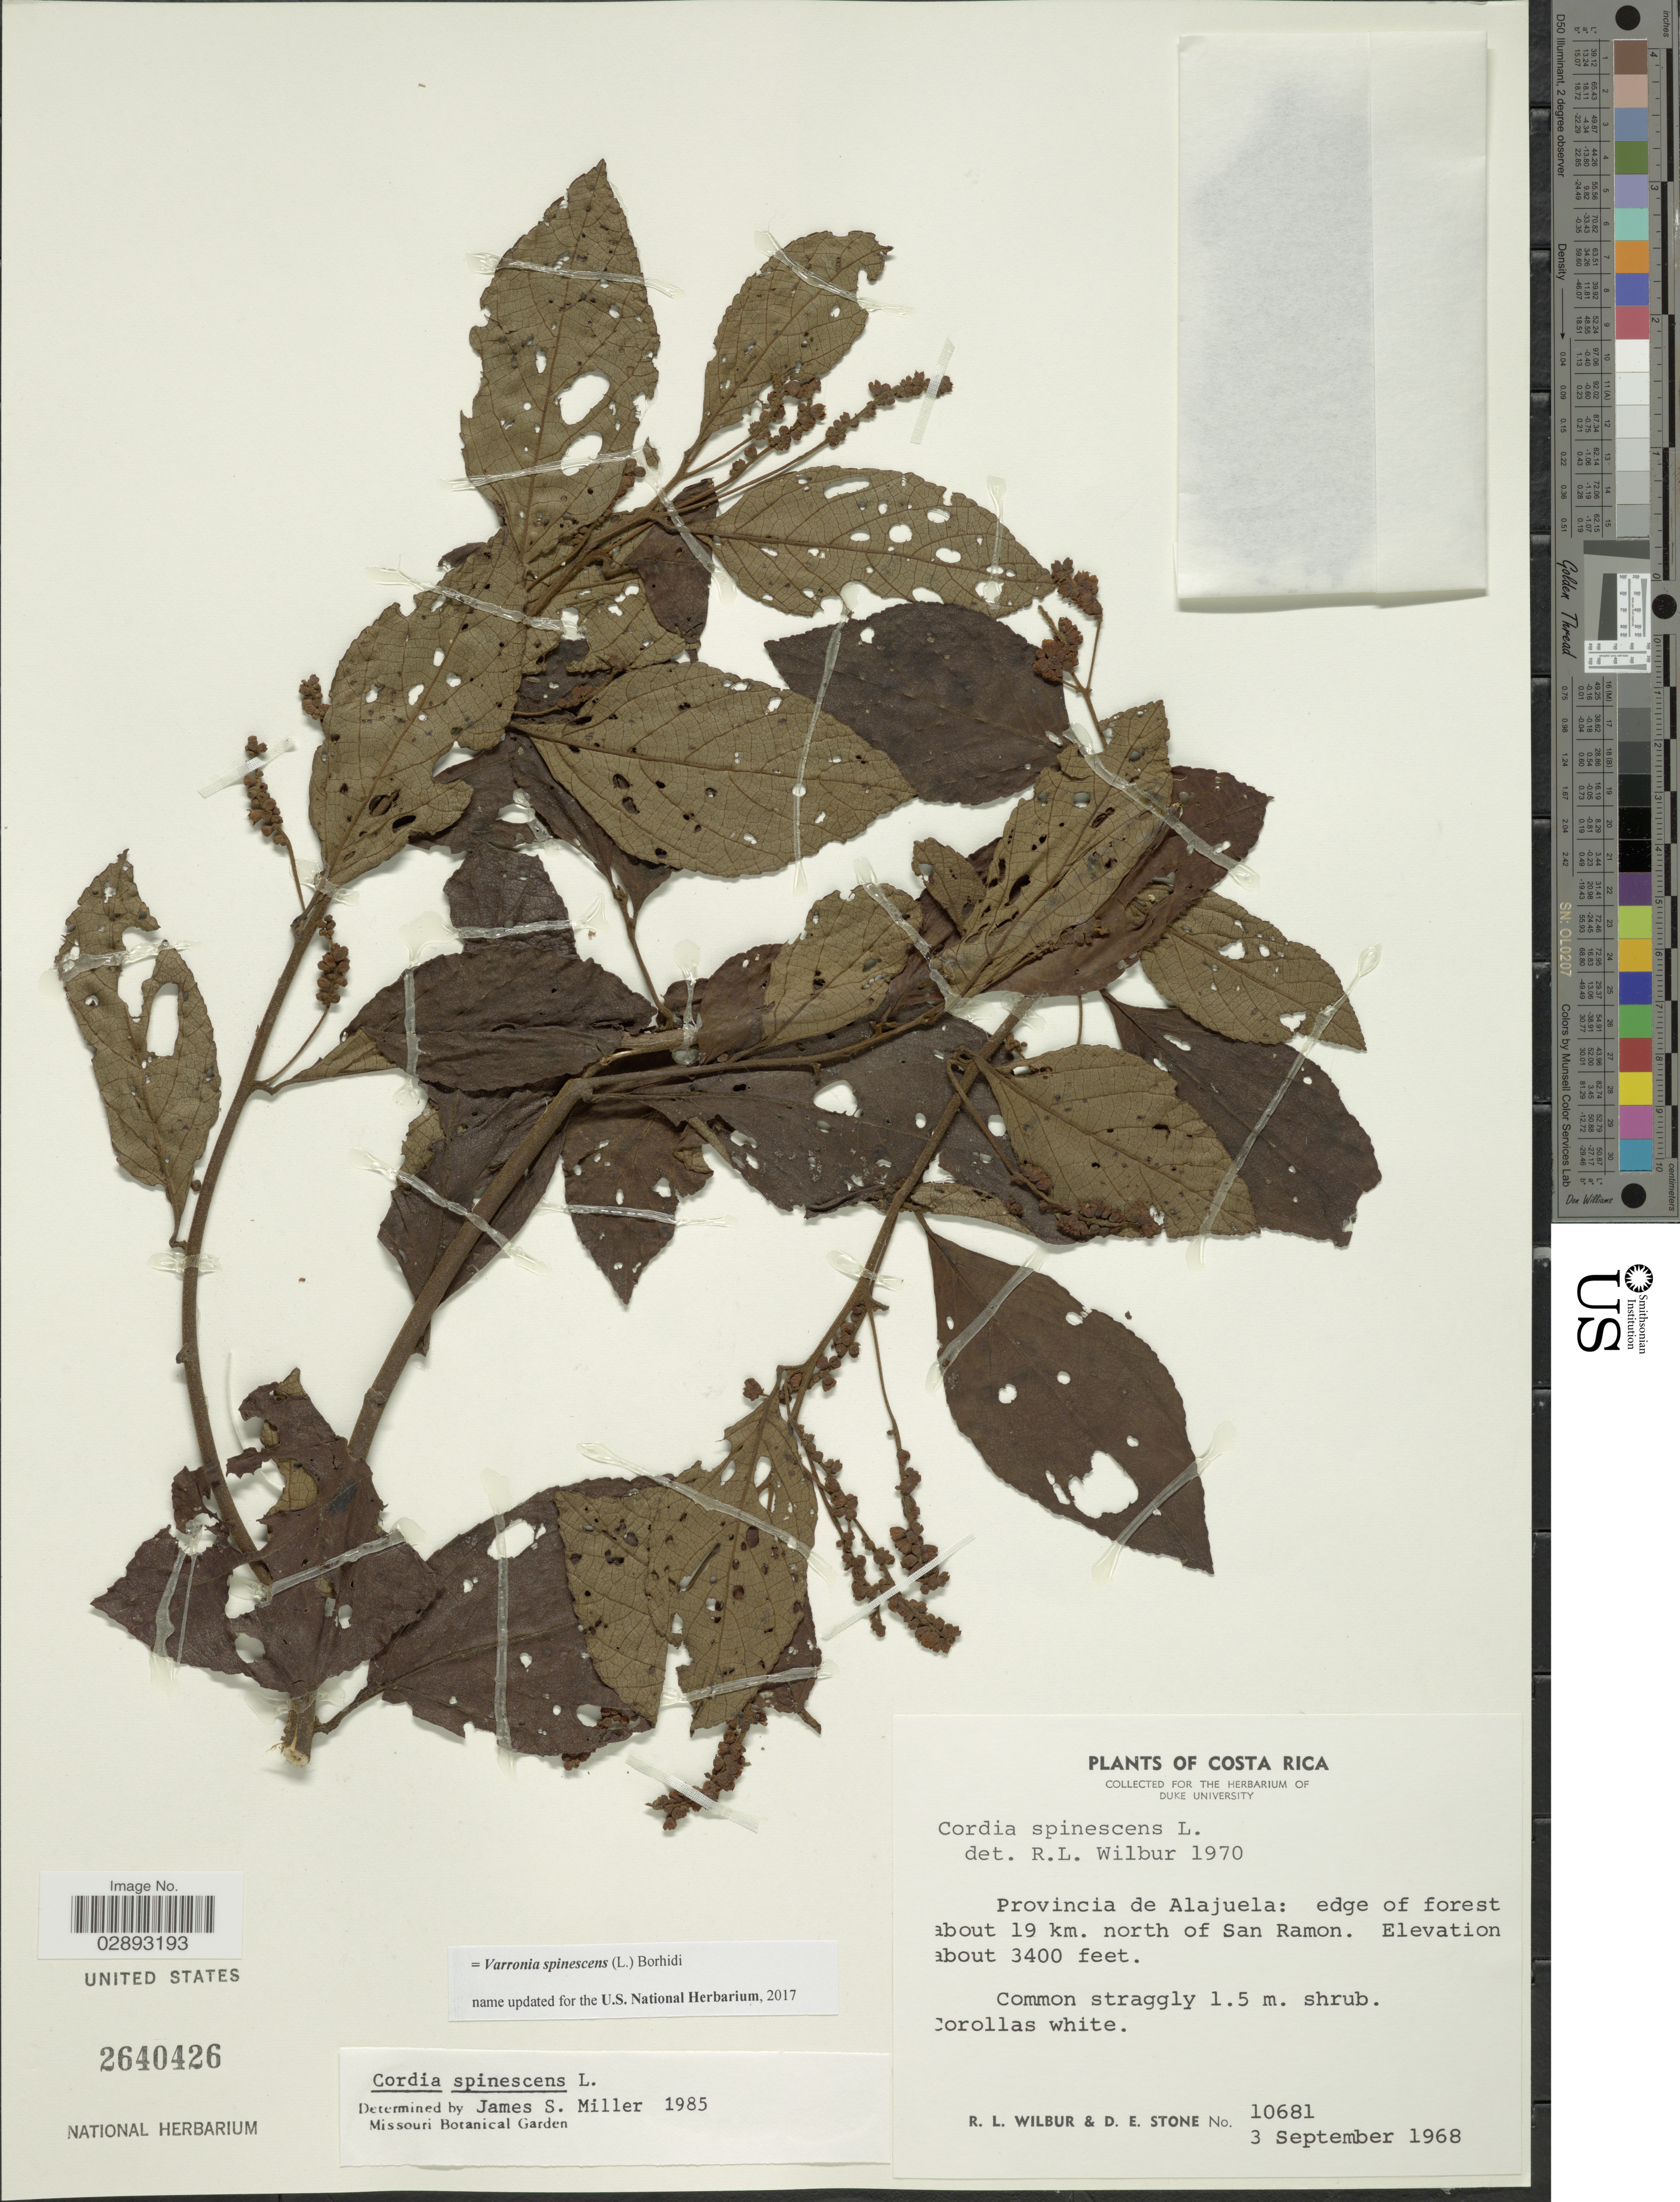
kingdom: Plantae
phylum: Tracheophyta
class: Magnoliopsida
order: Boraginales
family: Cordiaceae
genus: Varronia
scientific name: Varronia spinescens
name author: (L.) Borhidi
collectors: R. L. Wilbur & D. E. Stone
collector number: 10681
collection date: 1968-09-03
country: Costa Rica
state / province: Alajuela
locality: Provincia de Alajuela: edge of forest about 19 km. north of San Ramon.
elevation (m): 1036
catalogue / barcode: US 2640426